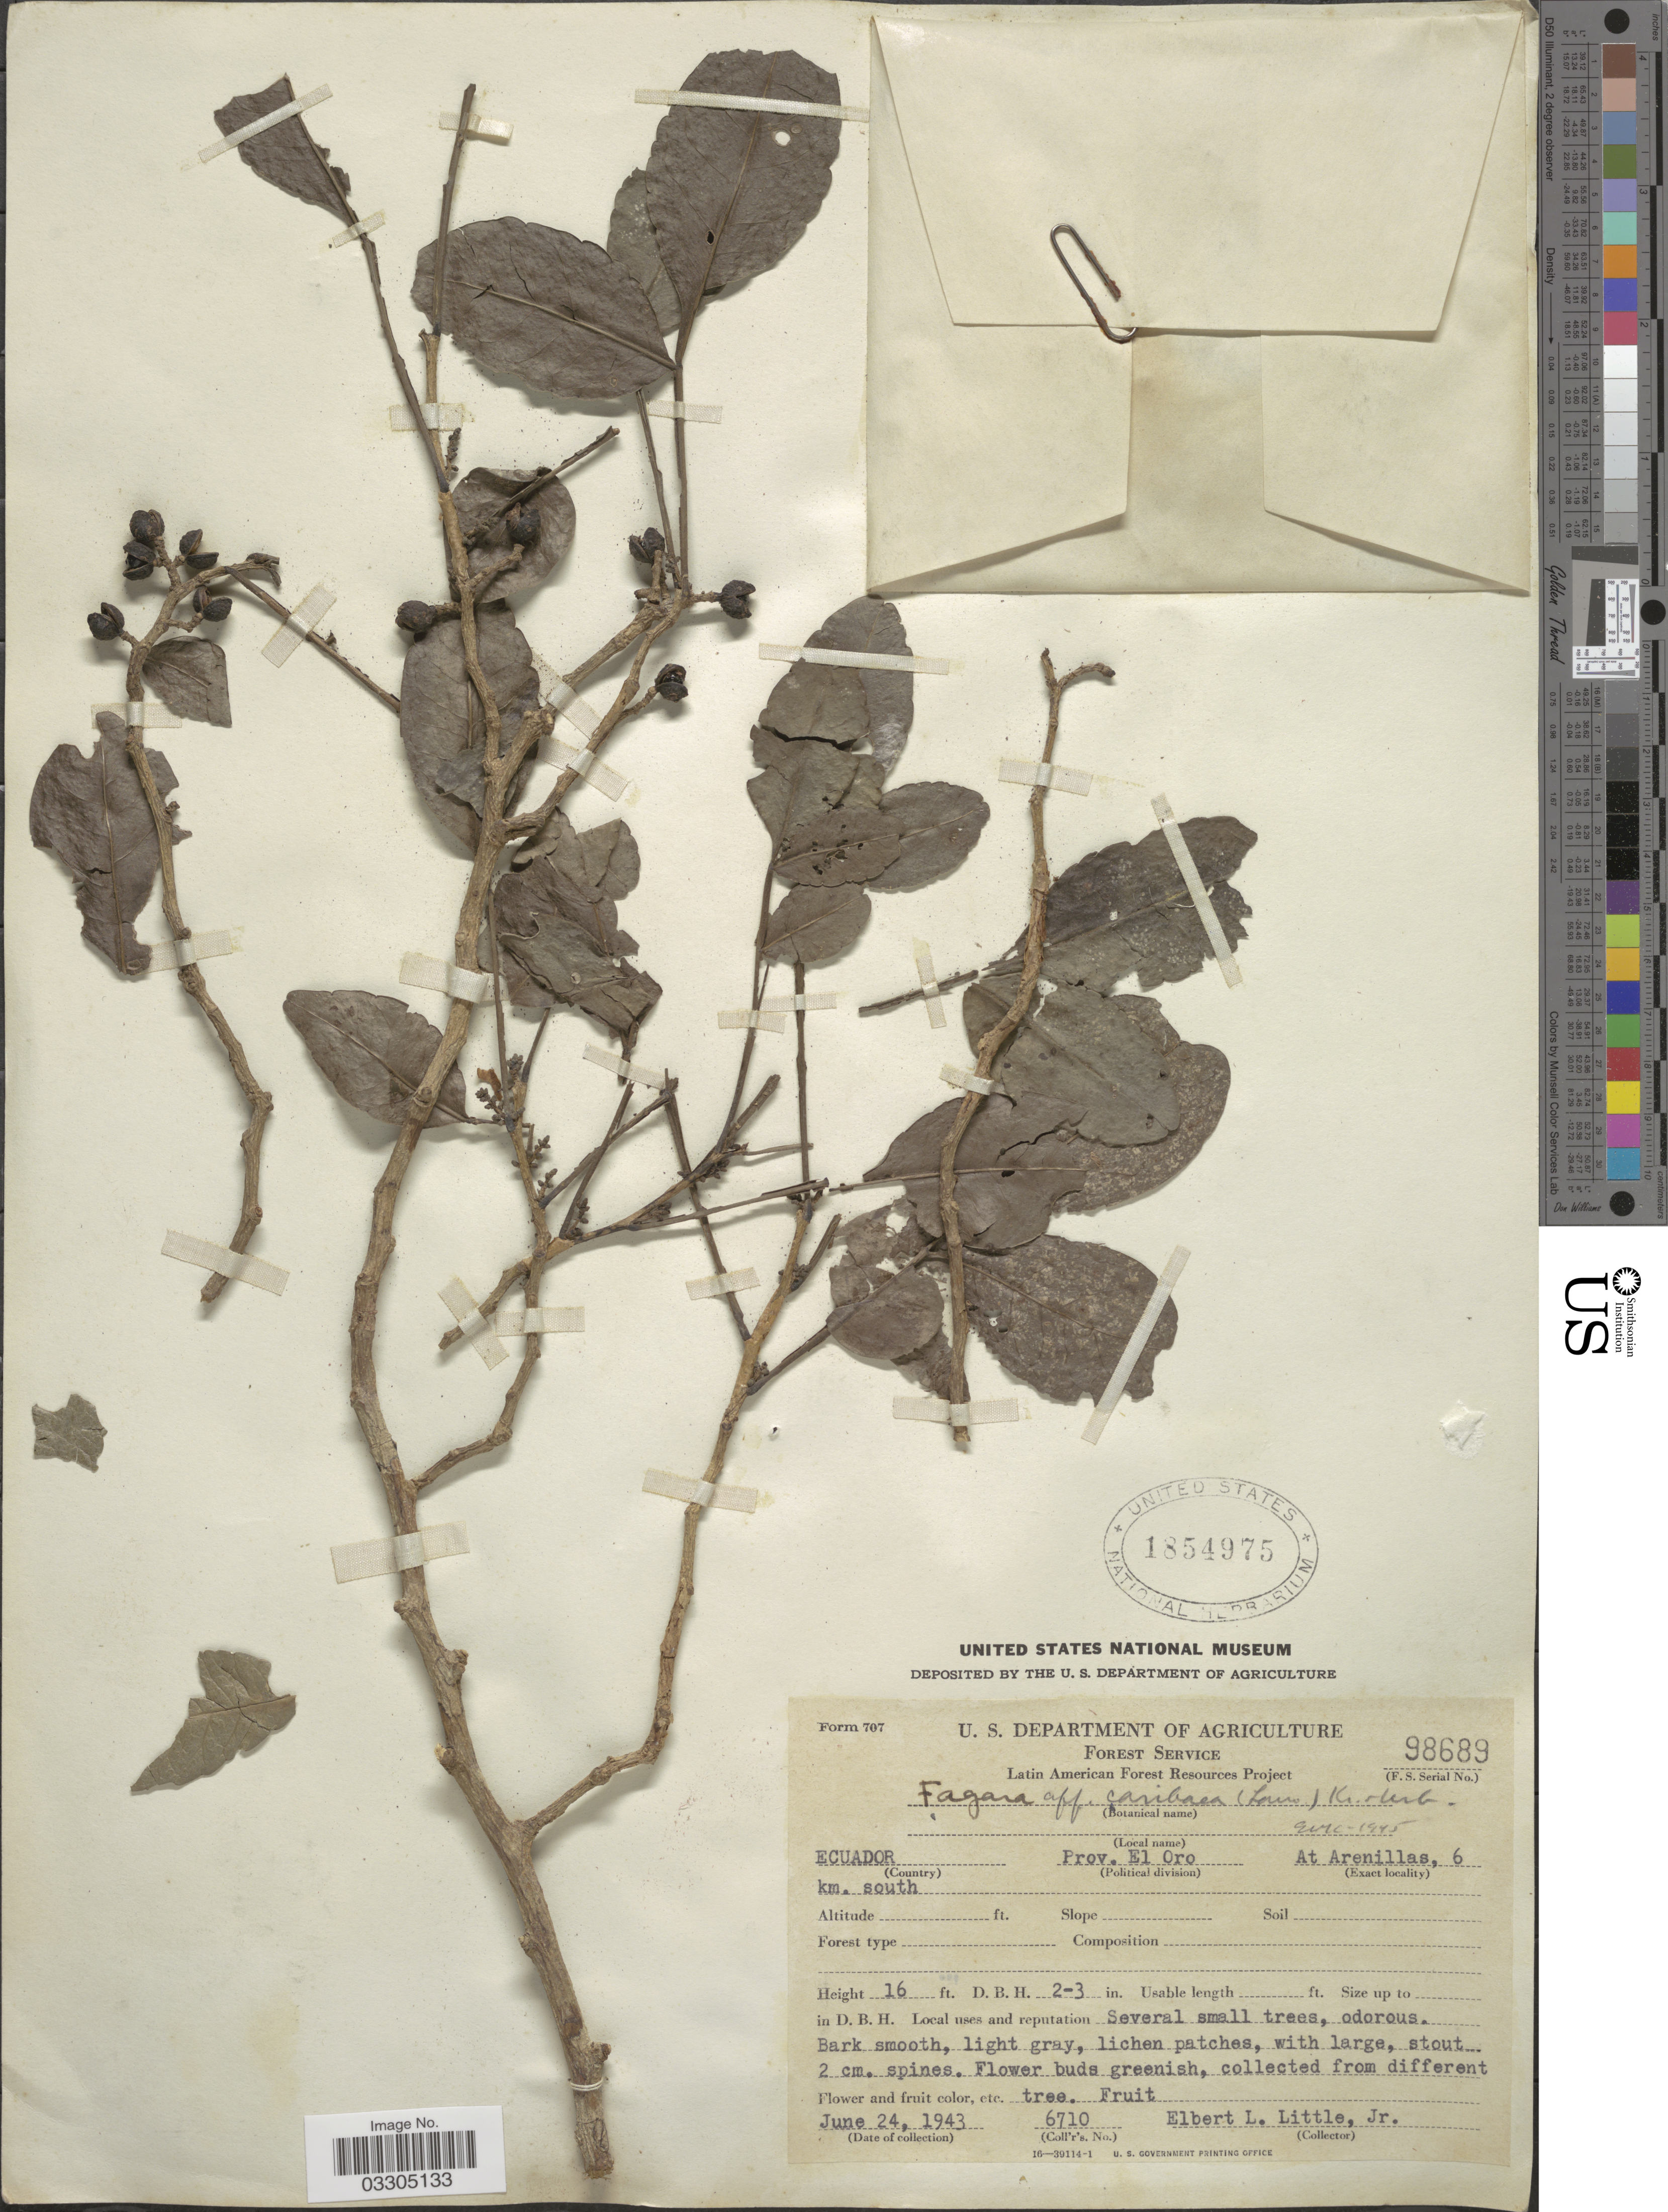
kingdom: Plantae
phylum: Tracheophyta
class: Magnoliopsida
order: Sapindales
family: Rutaceae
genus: Zanthoxylum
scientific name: Zanthoxylum fagara subsp. culantrilo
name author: (Kunth) Reynel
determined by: Londoño-Echeverri, Y.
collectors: E. L. Little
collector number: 6710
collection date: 1943-06-24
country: Ecuador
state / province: El Oro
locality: At Arenillas, 6 km. south.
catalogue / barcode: US 1854975